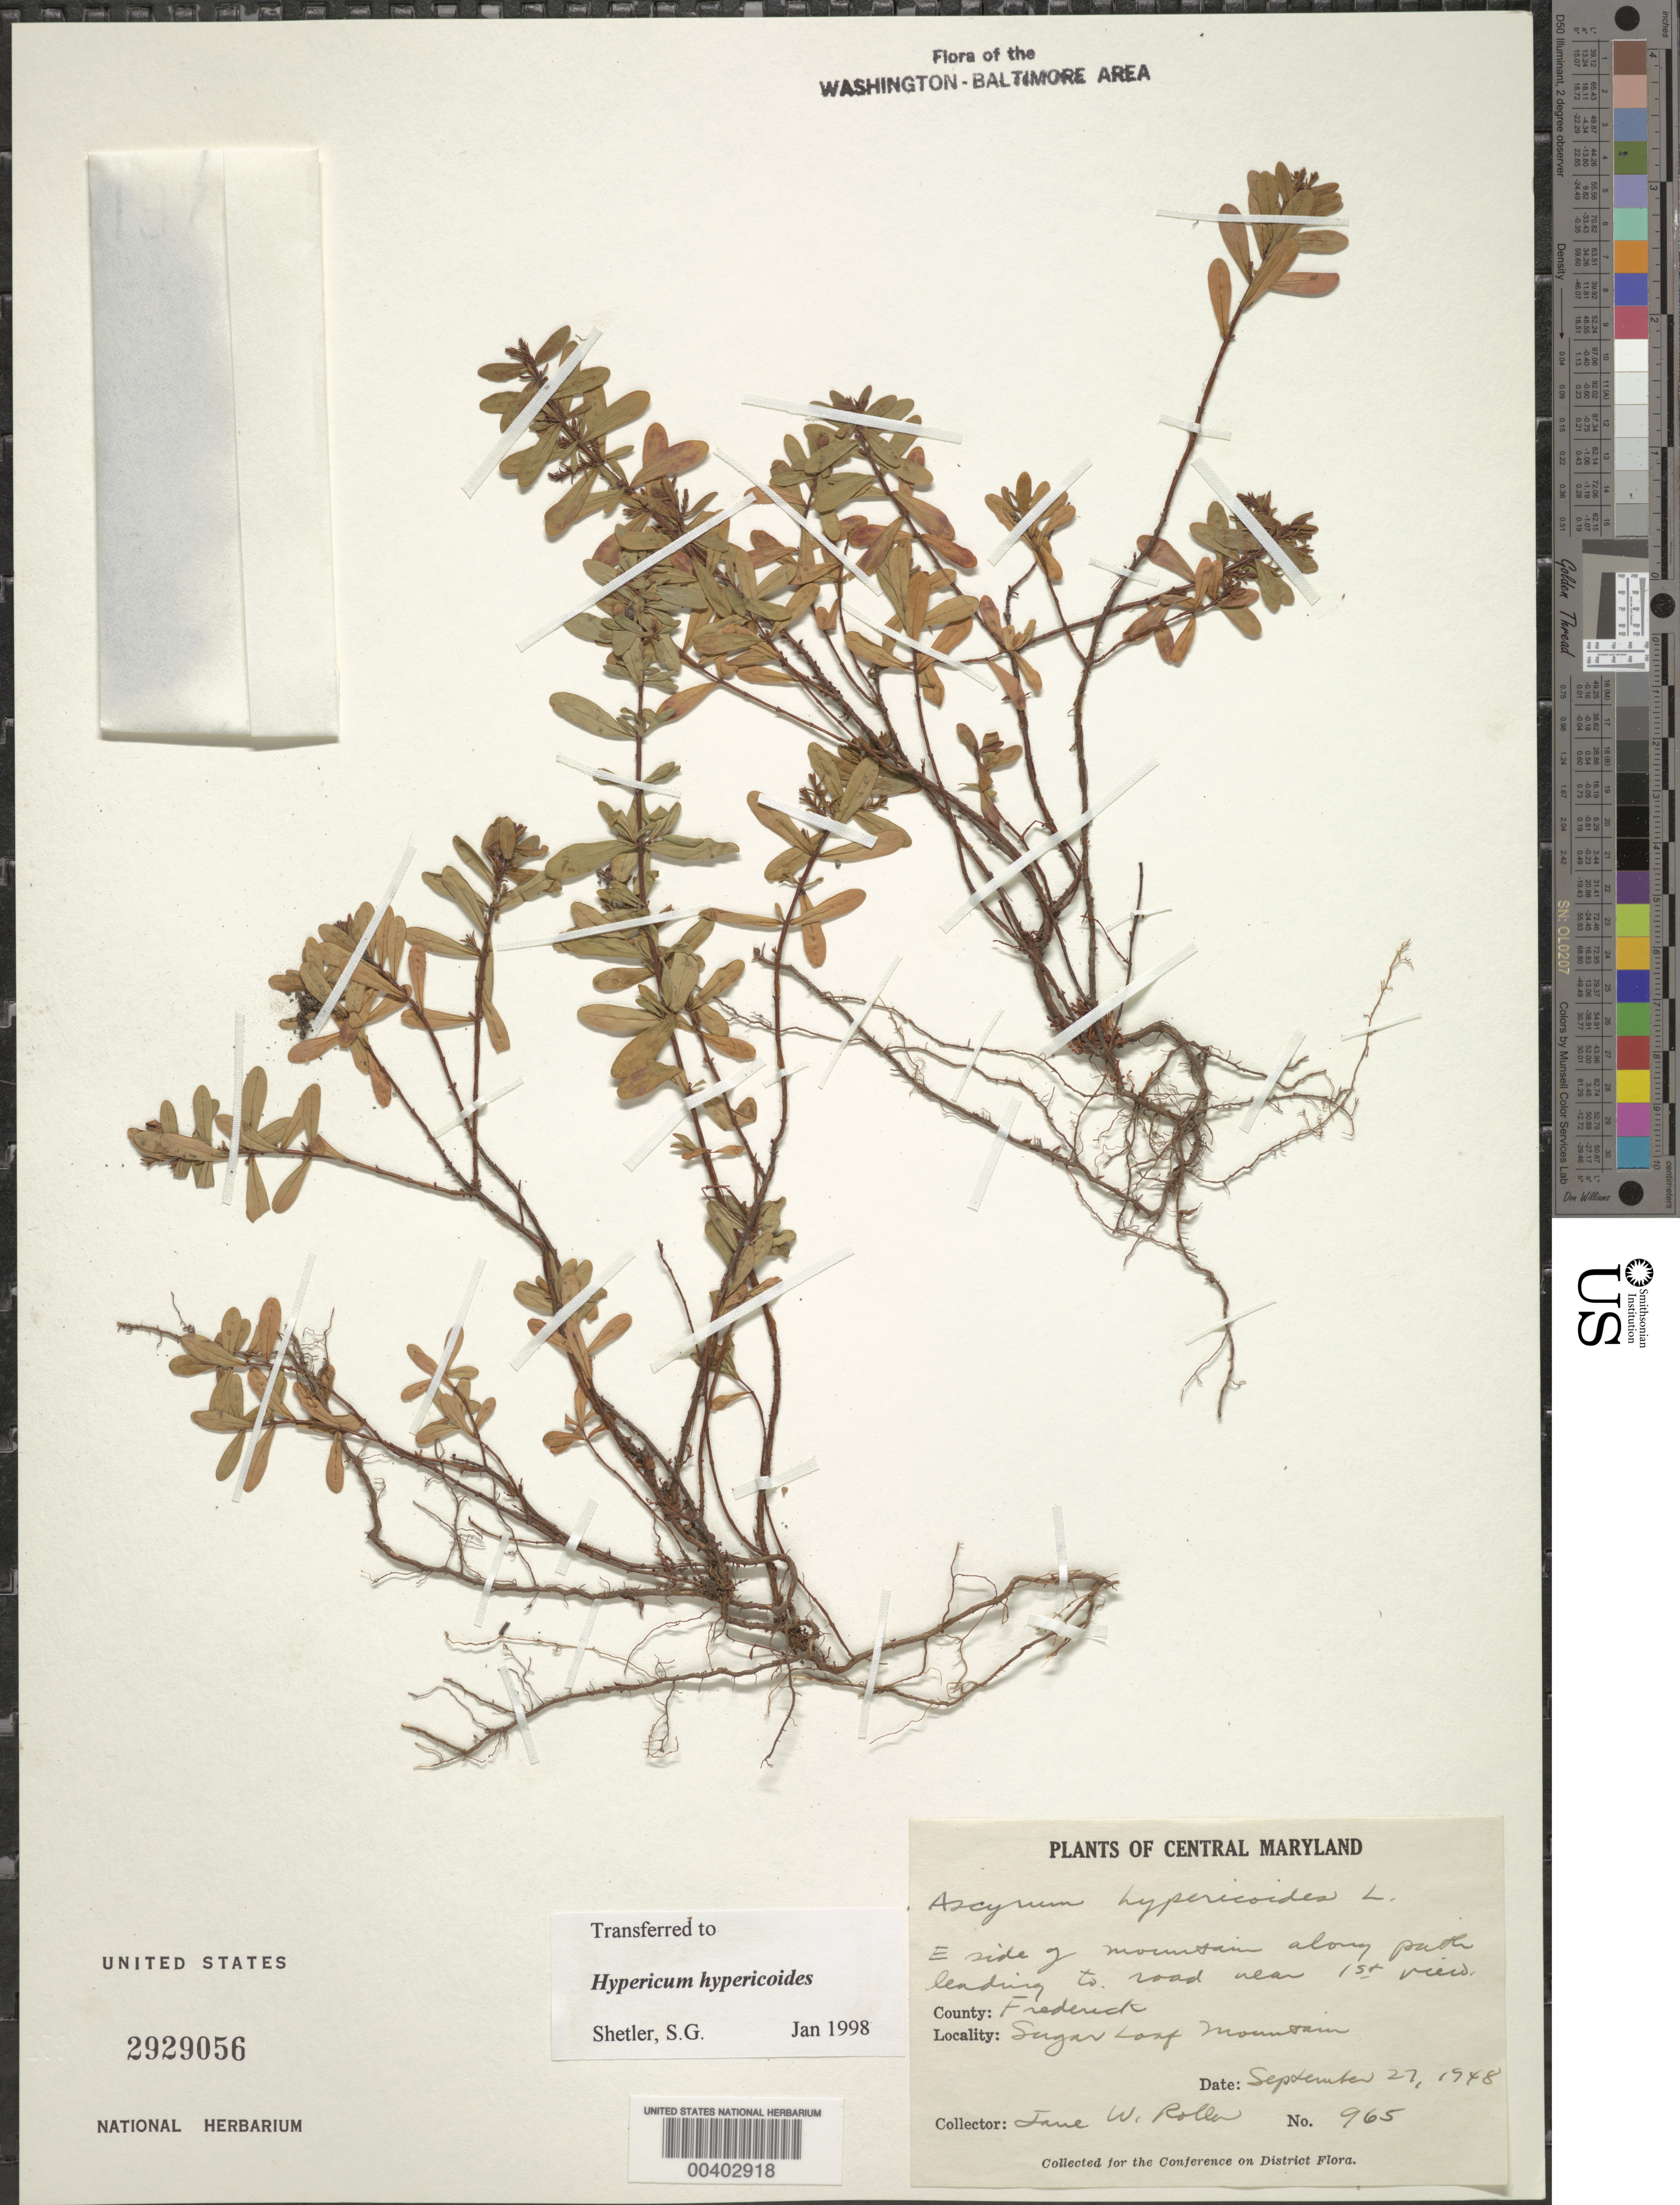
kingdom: Plantae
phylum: Tracheophyta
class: Magnoliopsida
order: Malpighiales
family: Hypericaceae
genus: Hypericum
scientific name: Hypericum hypericoides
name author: (L.) Crantz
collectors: J. W. Roller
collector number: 965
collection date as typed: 27 Sep 1948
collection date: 1948-09-27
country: United States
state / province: Maryland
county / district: Frederick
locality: Sugar Loaf Mountain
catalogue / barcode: US 2929056